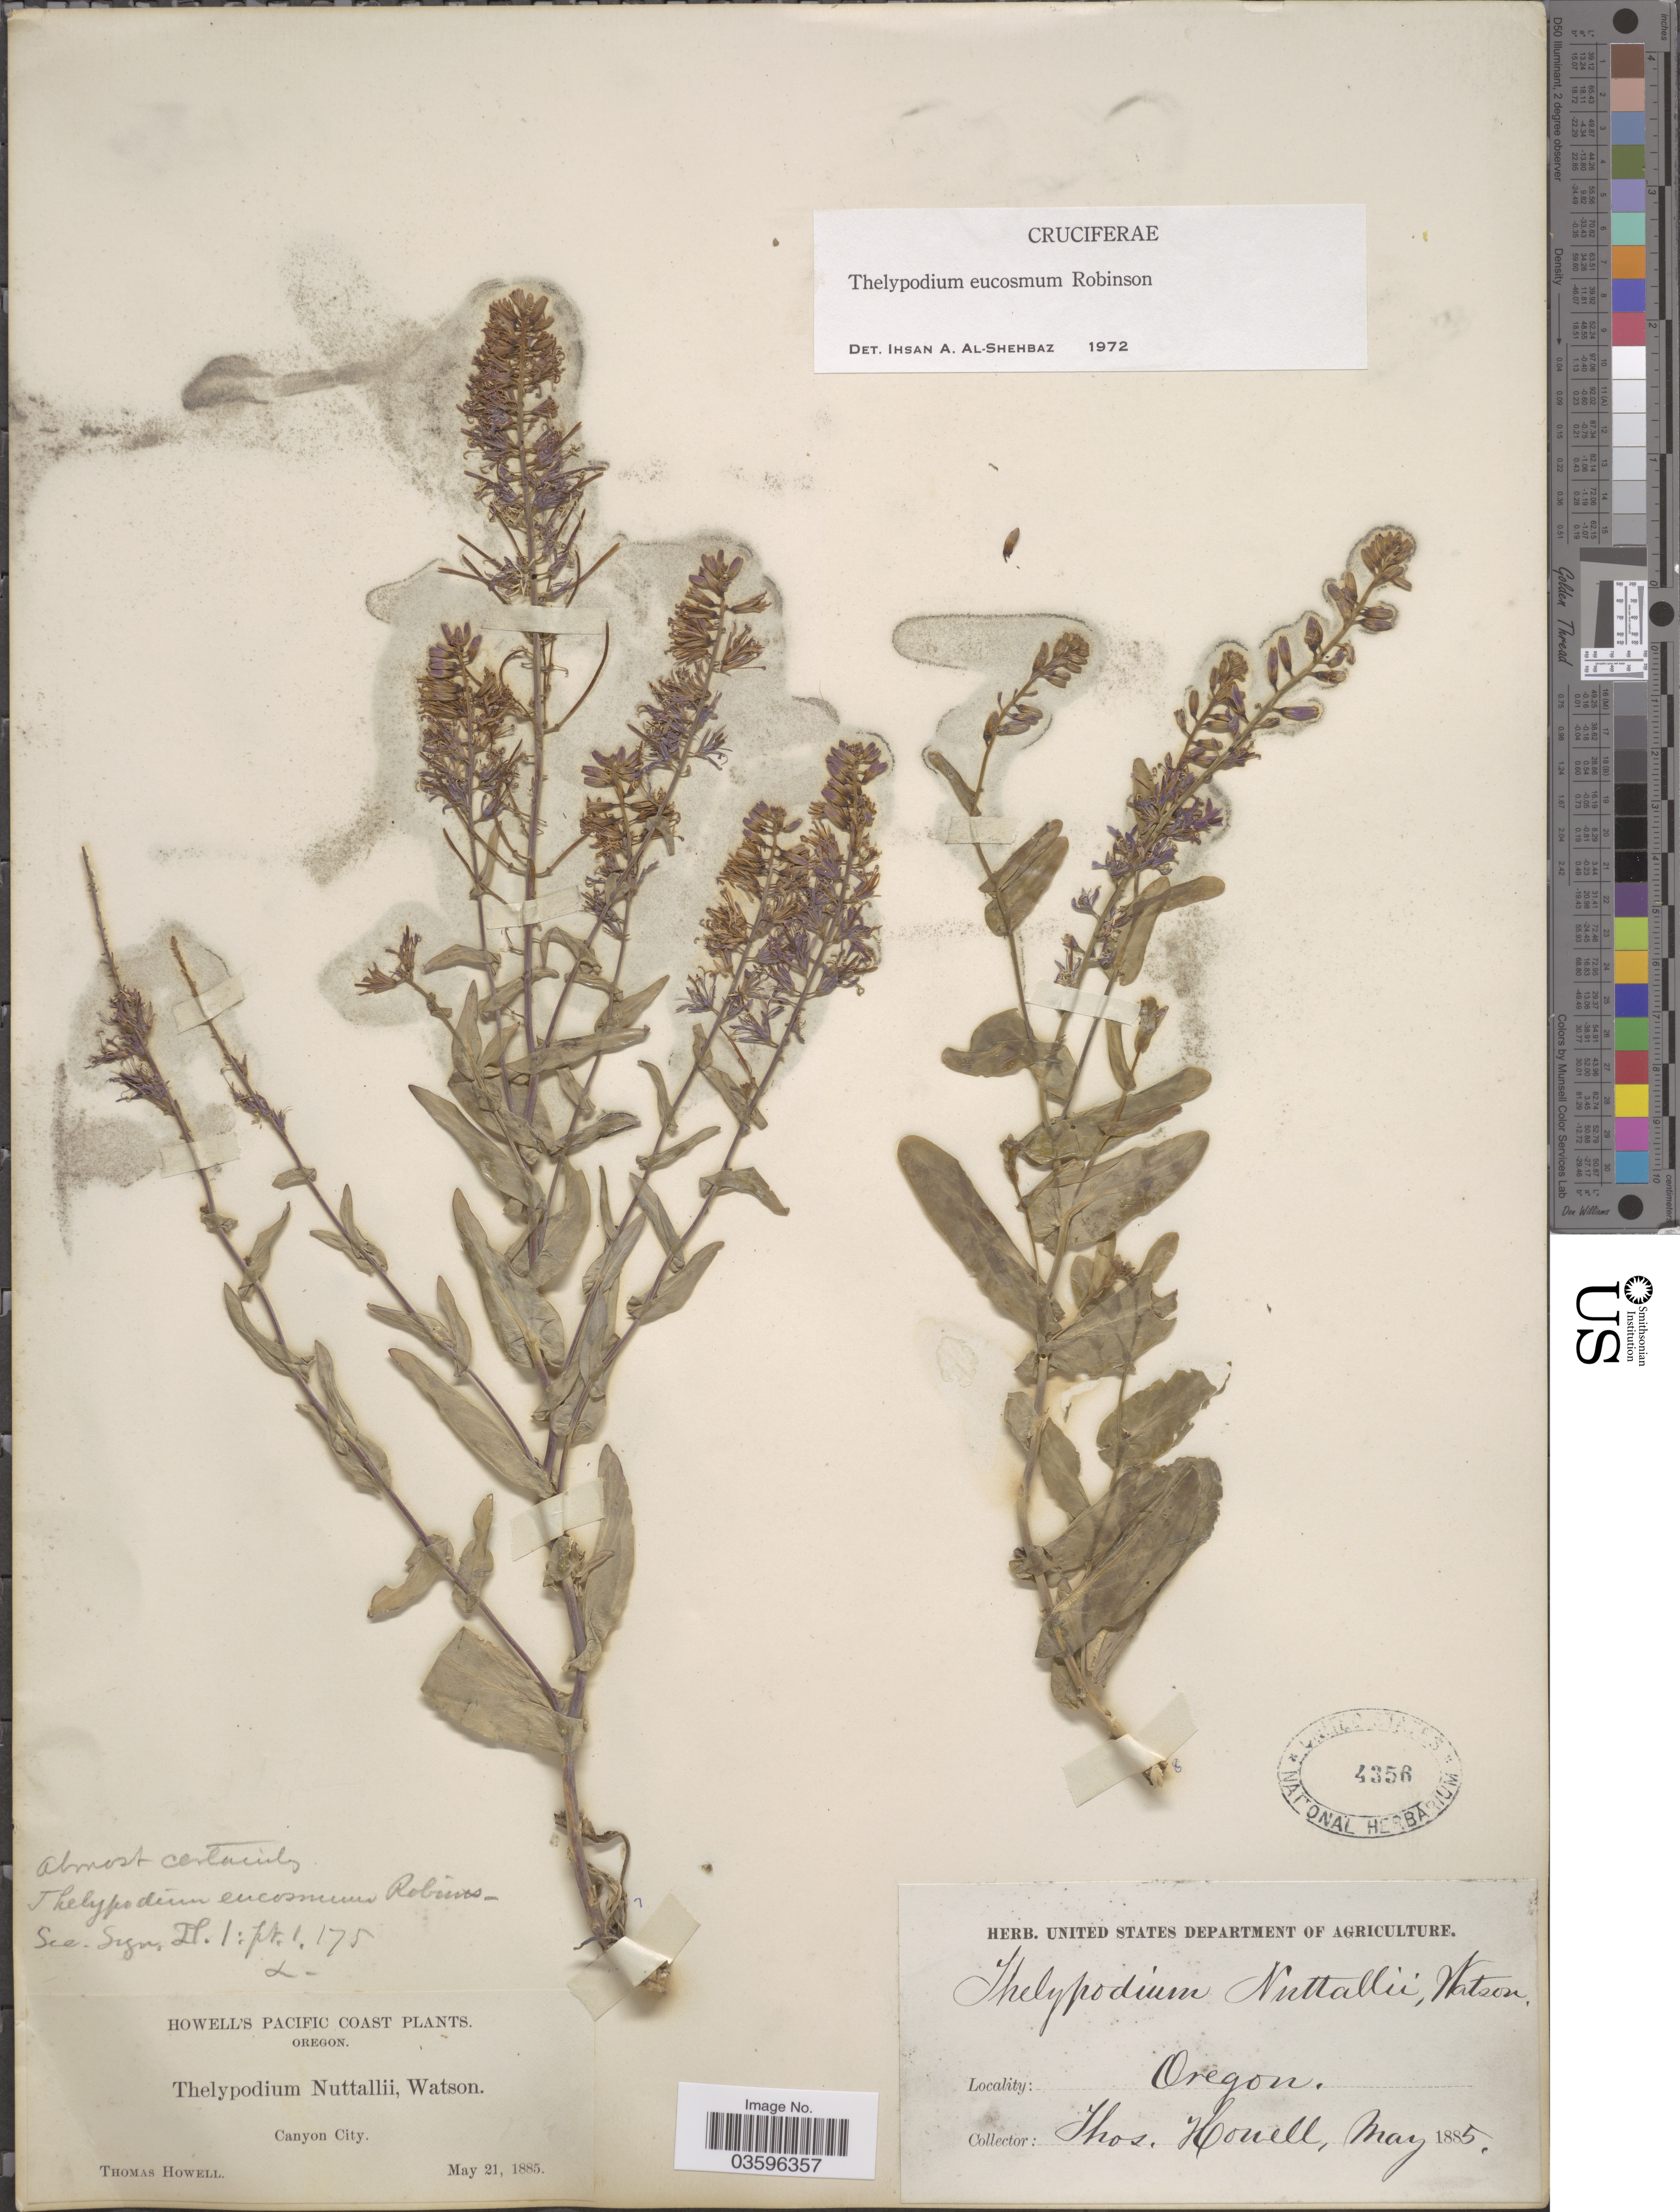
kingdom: Plantae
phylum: Tracheophyta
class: Magnoliopsida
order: Brassicales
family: Brassicaceae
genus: Thelypodium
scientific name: Thelypodium eucosmum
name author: B.L. Rob.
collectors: T. Howell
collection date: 1885-05-21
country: United States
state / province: Oregon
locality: Pacific Coast. Canyon City.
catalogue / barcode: US 4356